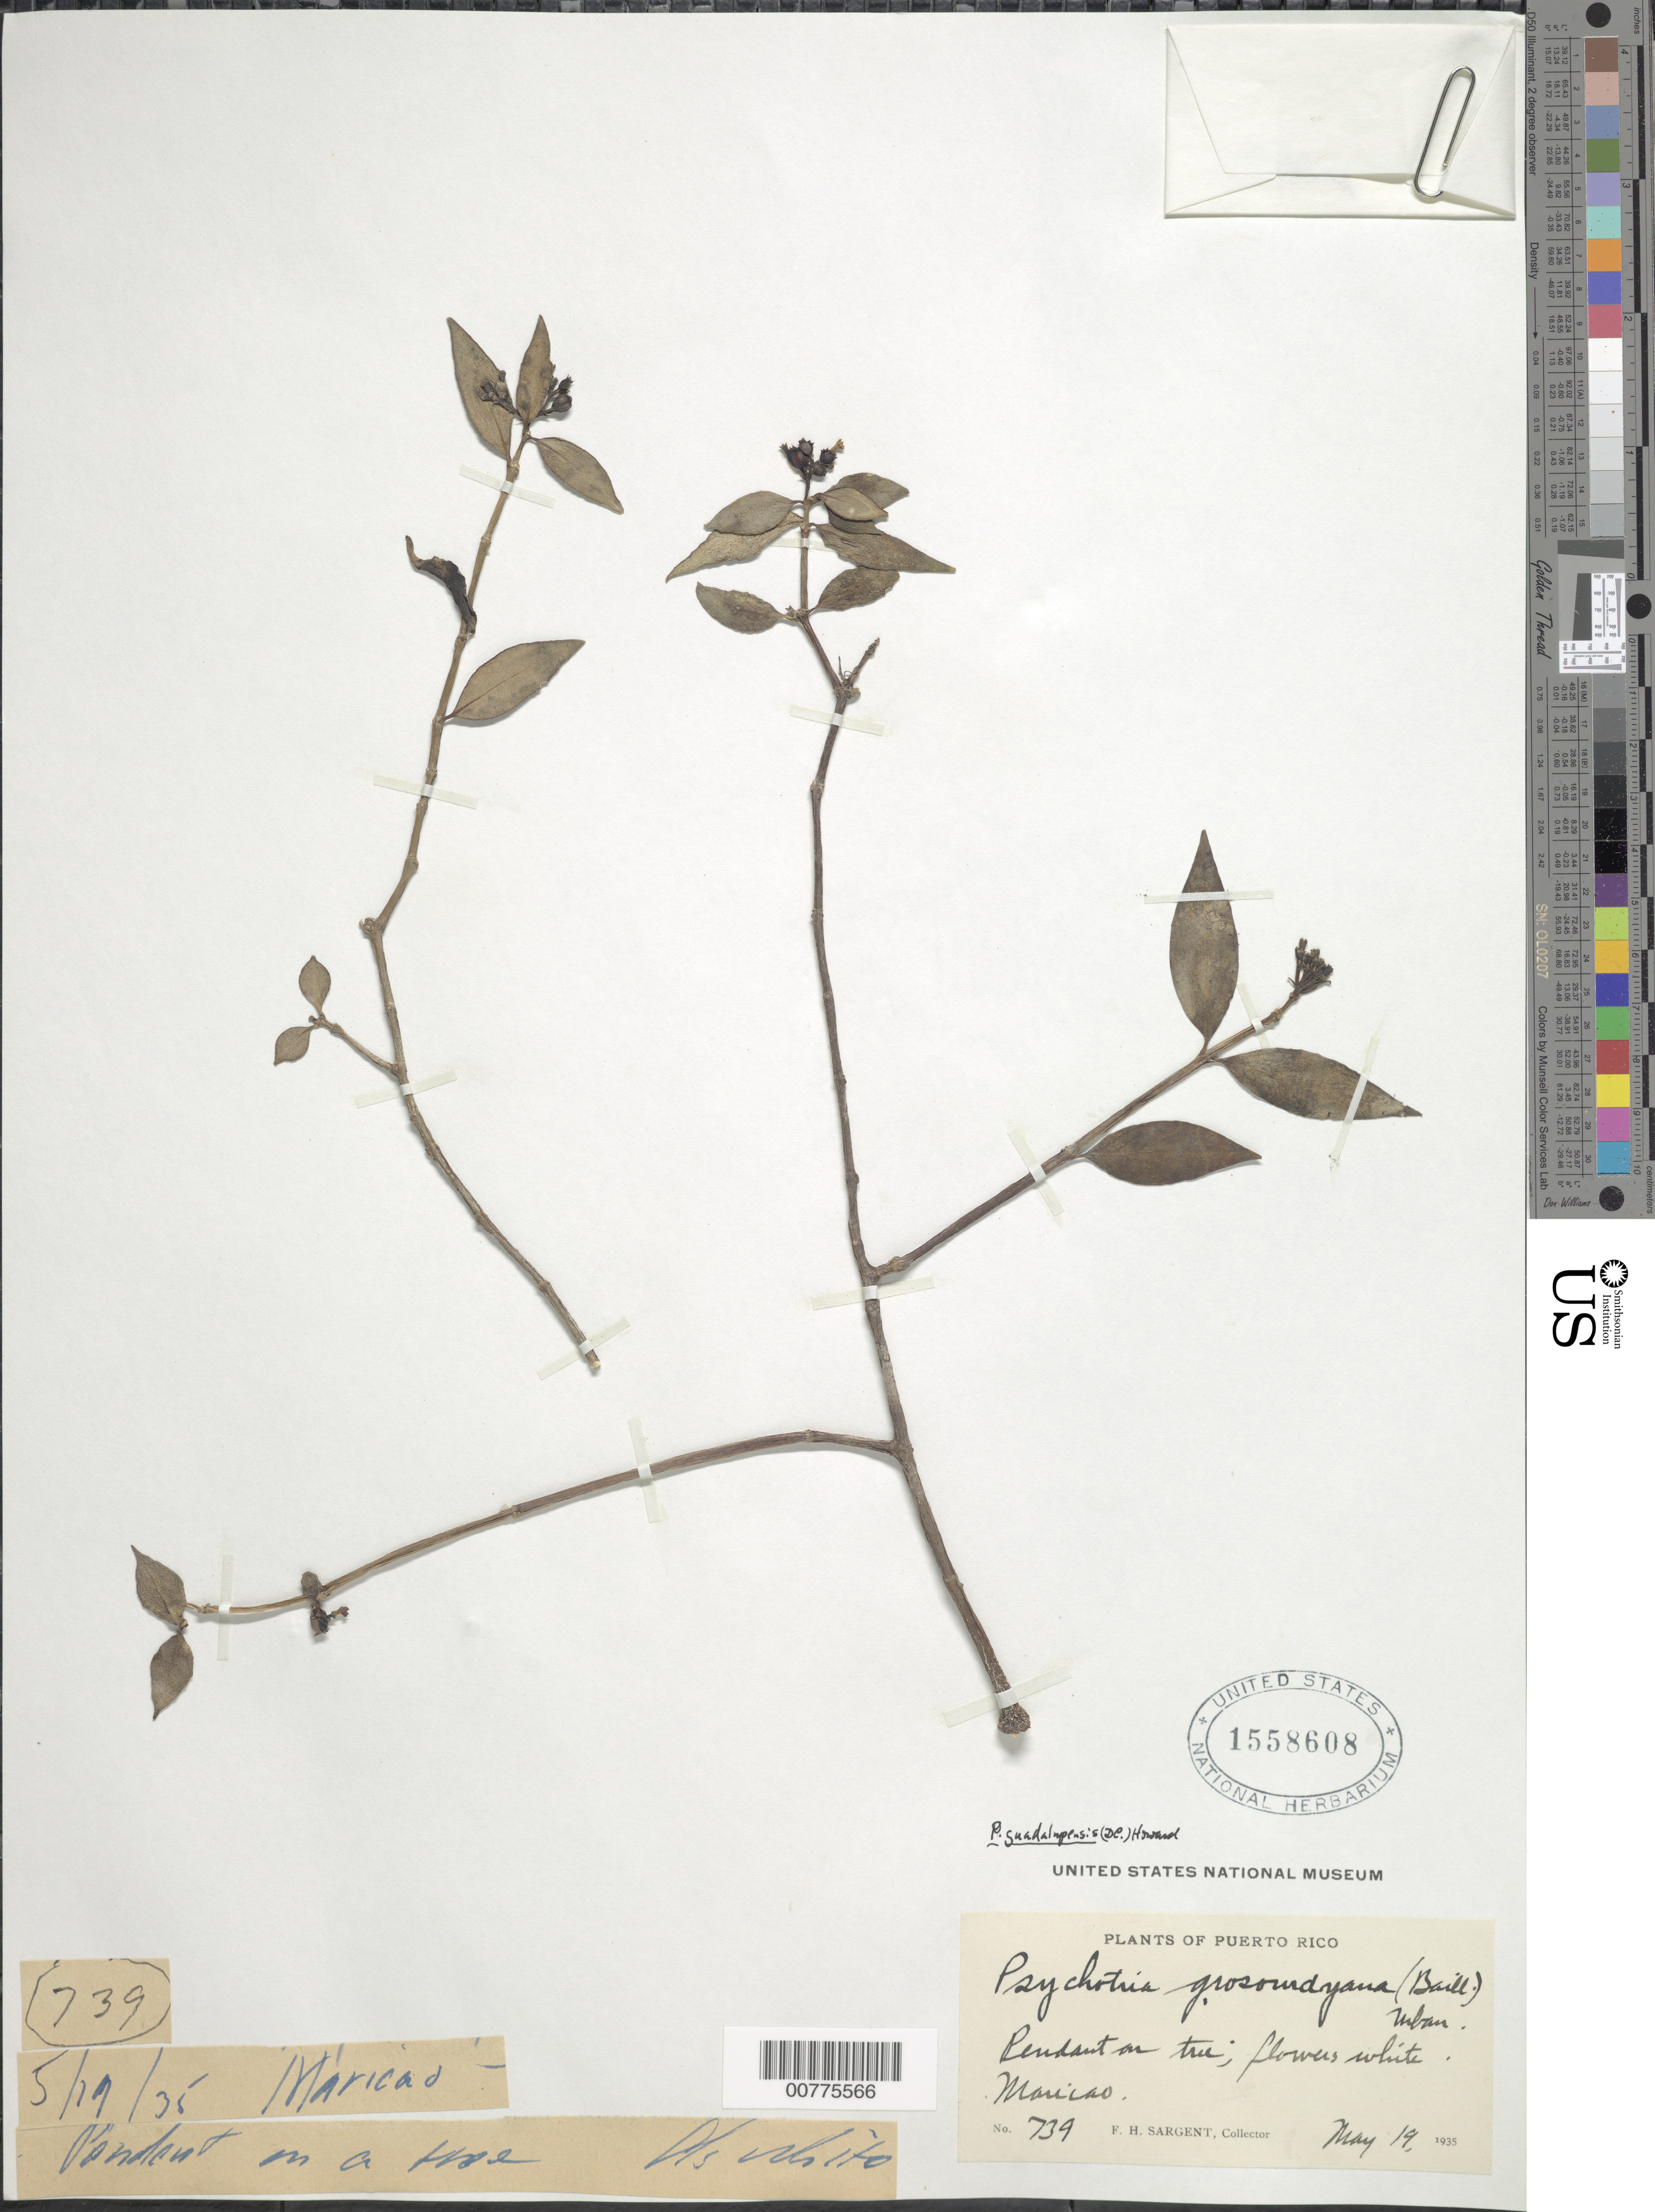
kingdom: Plantae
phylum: Tracheophyta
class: Magnoliopsida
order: Gentianales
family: Rubiaceae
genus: Notopleura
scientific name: Notopleura guadalupensis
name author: (DC.) C.M. Taylor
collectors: F. H. Sargent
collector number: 739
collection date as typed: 19 May 1935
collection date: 1935-05-19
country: Puerto Rico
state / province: Maricao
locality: Maricao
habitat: Pendant on a tree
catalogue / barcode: US 1558608